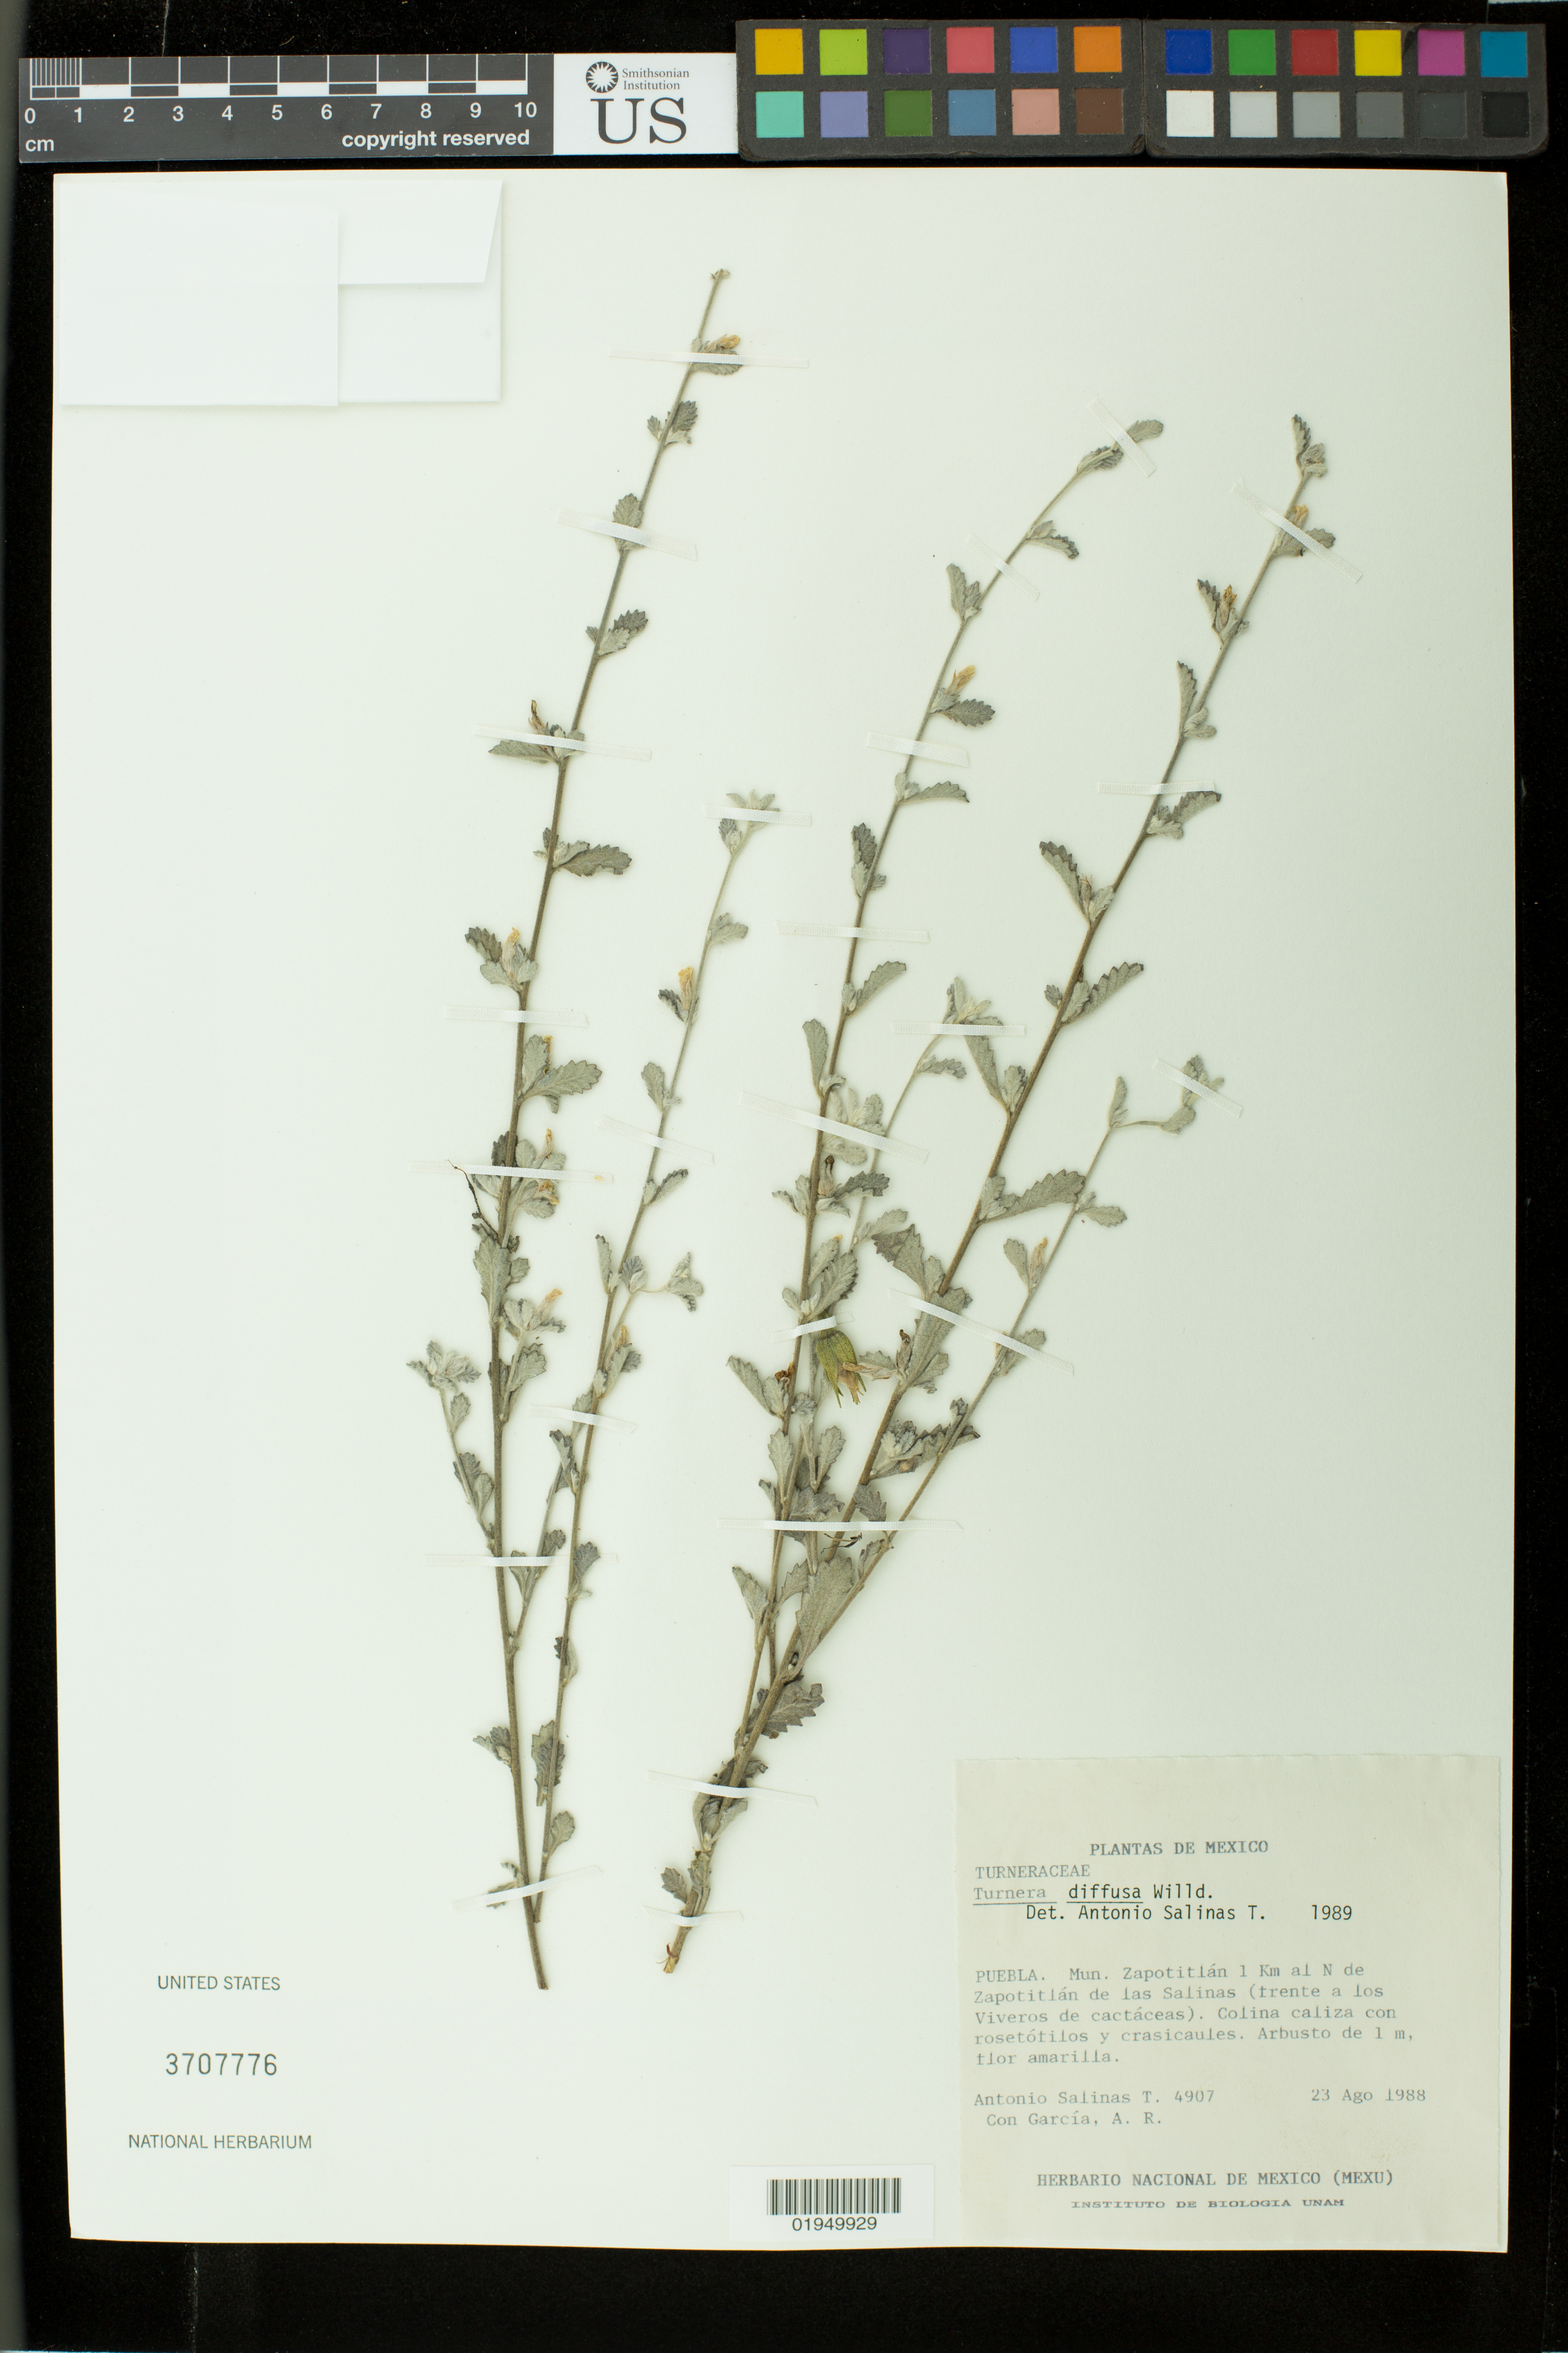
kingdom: Plantae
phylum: Tracheophyta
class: Magnoliopsida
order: Malpighiales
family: Turneraceae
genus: Turnera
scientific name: Turnera diffusa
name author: Willd. ex Schult.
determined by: Salinas T., A.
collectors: A. Salinas T. & A. R. García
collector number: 4907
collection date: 1988-08-23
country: Mexico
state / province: Puebla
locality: Mun. Zapotitlan 1 km al N de Zapotitlan de las Salinas (frente a los Viveros de cactaceas).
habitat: Colina caliza.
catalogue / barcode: US 3707776